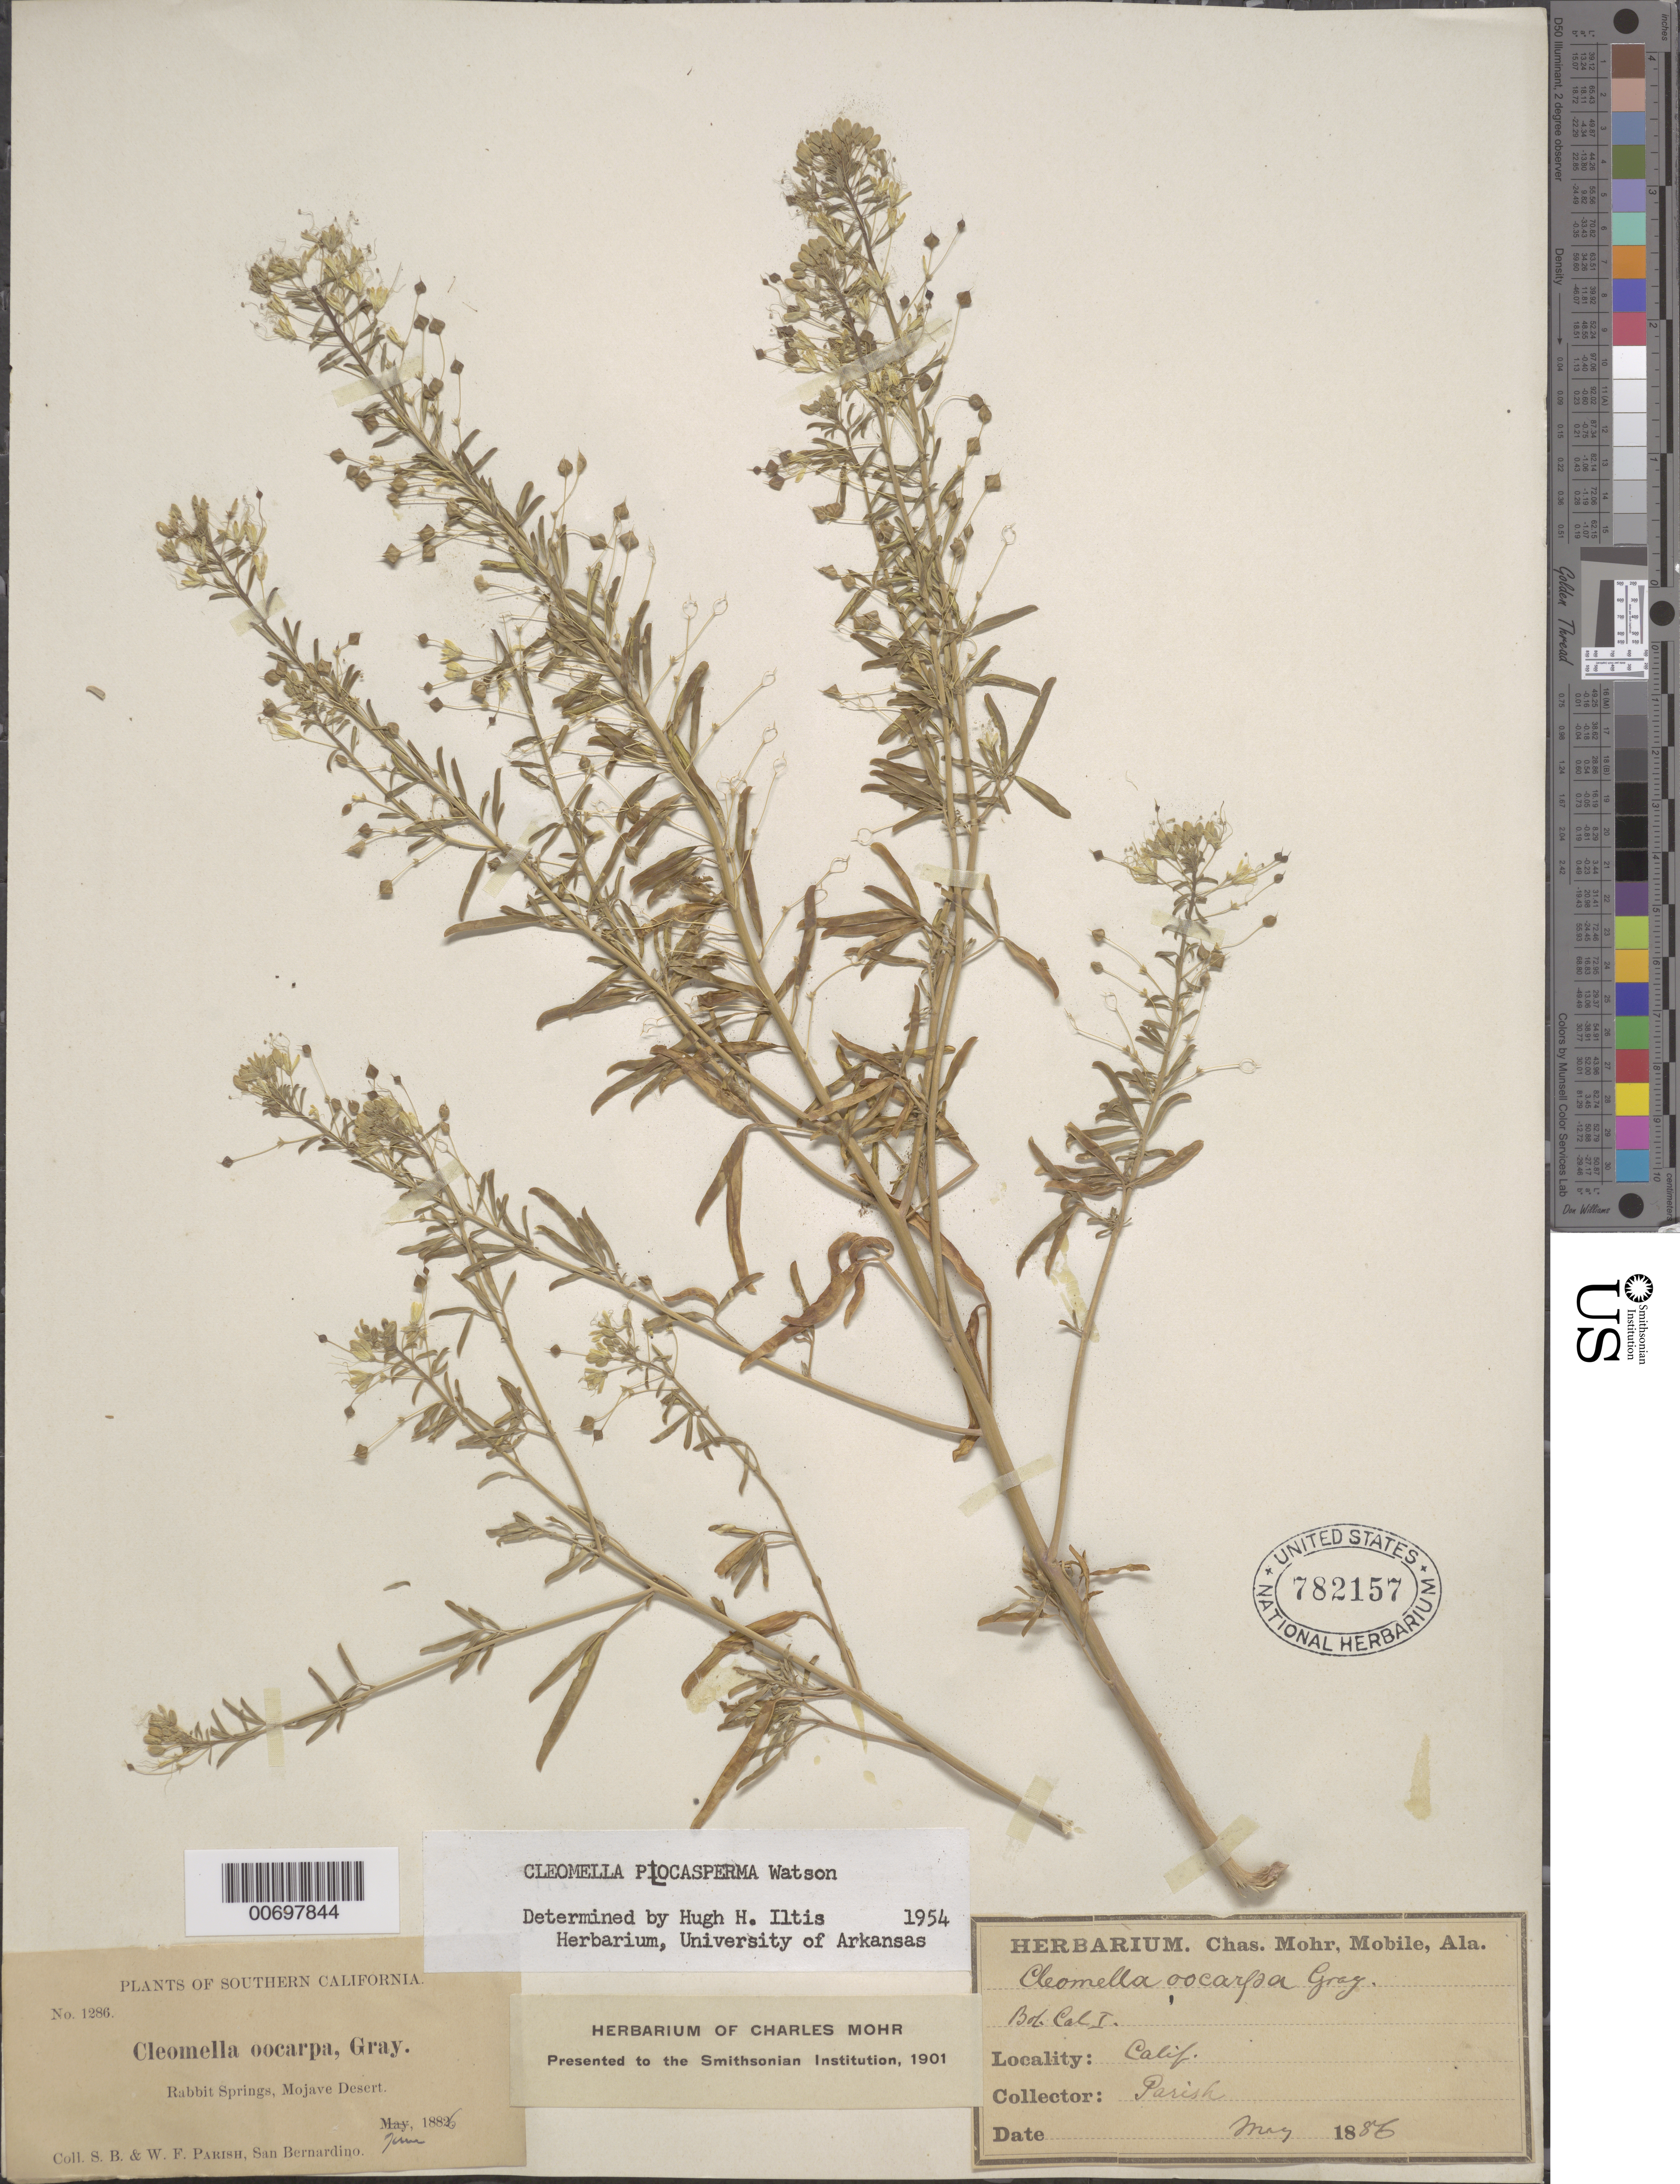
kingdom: Plantae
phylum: Tracheophyta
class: Magnoliopsida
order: Brassicales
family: Cleomaceae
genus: Cleomella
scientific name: Cleomella plocasperma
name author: S. Watson in C. King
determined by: Iltis, Hugh Hellmut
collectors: S. B. Parish & W. F. Parish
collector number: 1286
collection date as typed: Jun 1886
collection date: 1886-06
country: United States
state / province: California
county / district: Kern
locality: Rabbit Springs, Mohave Desert.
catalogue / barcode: US 782157